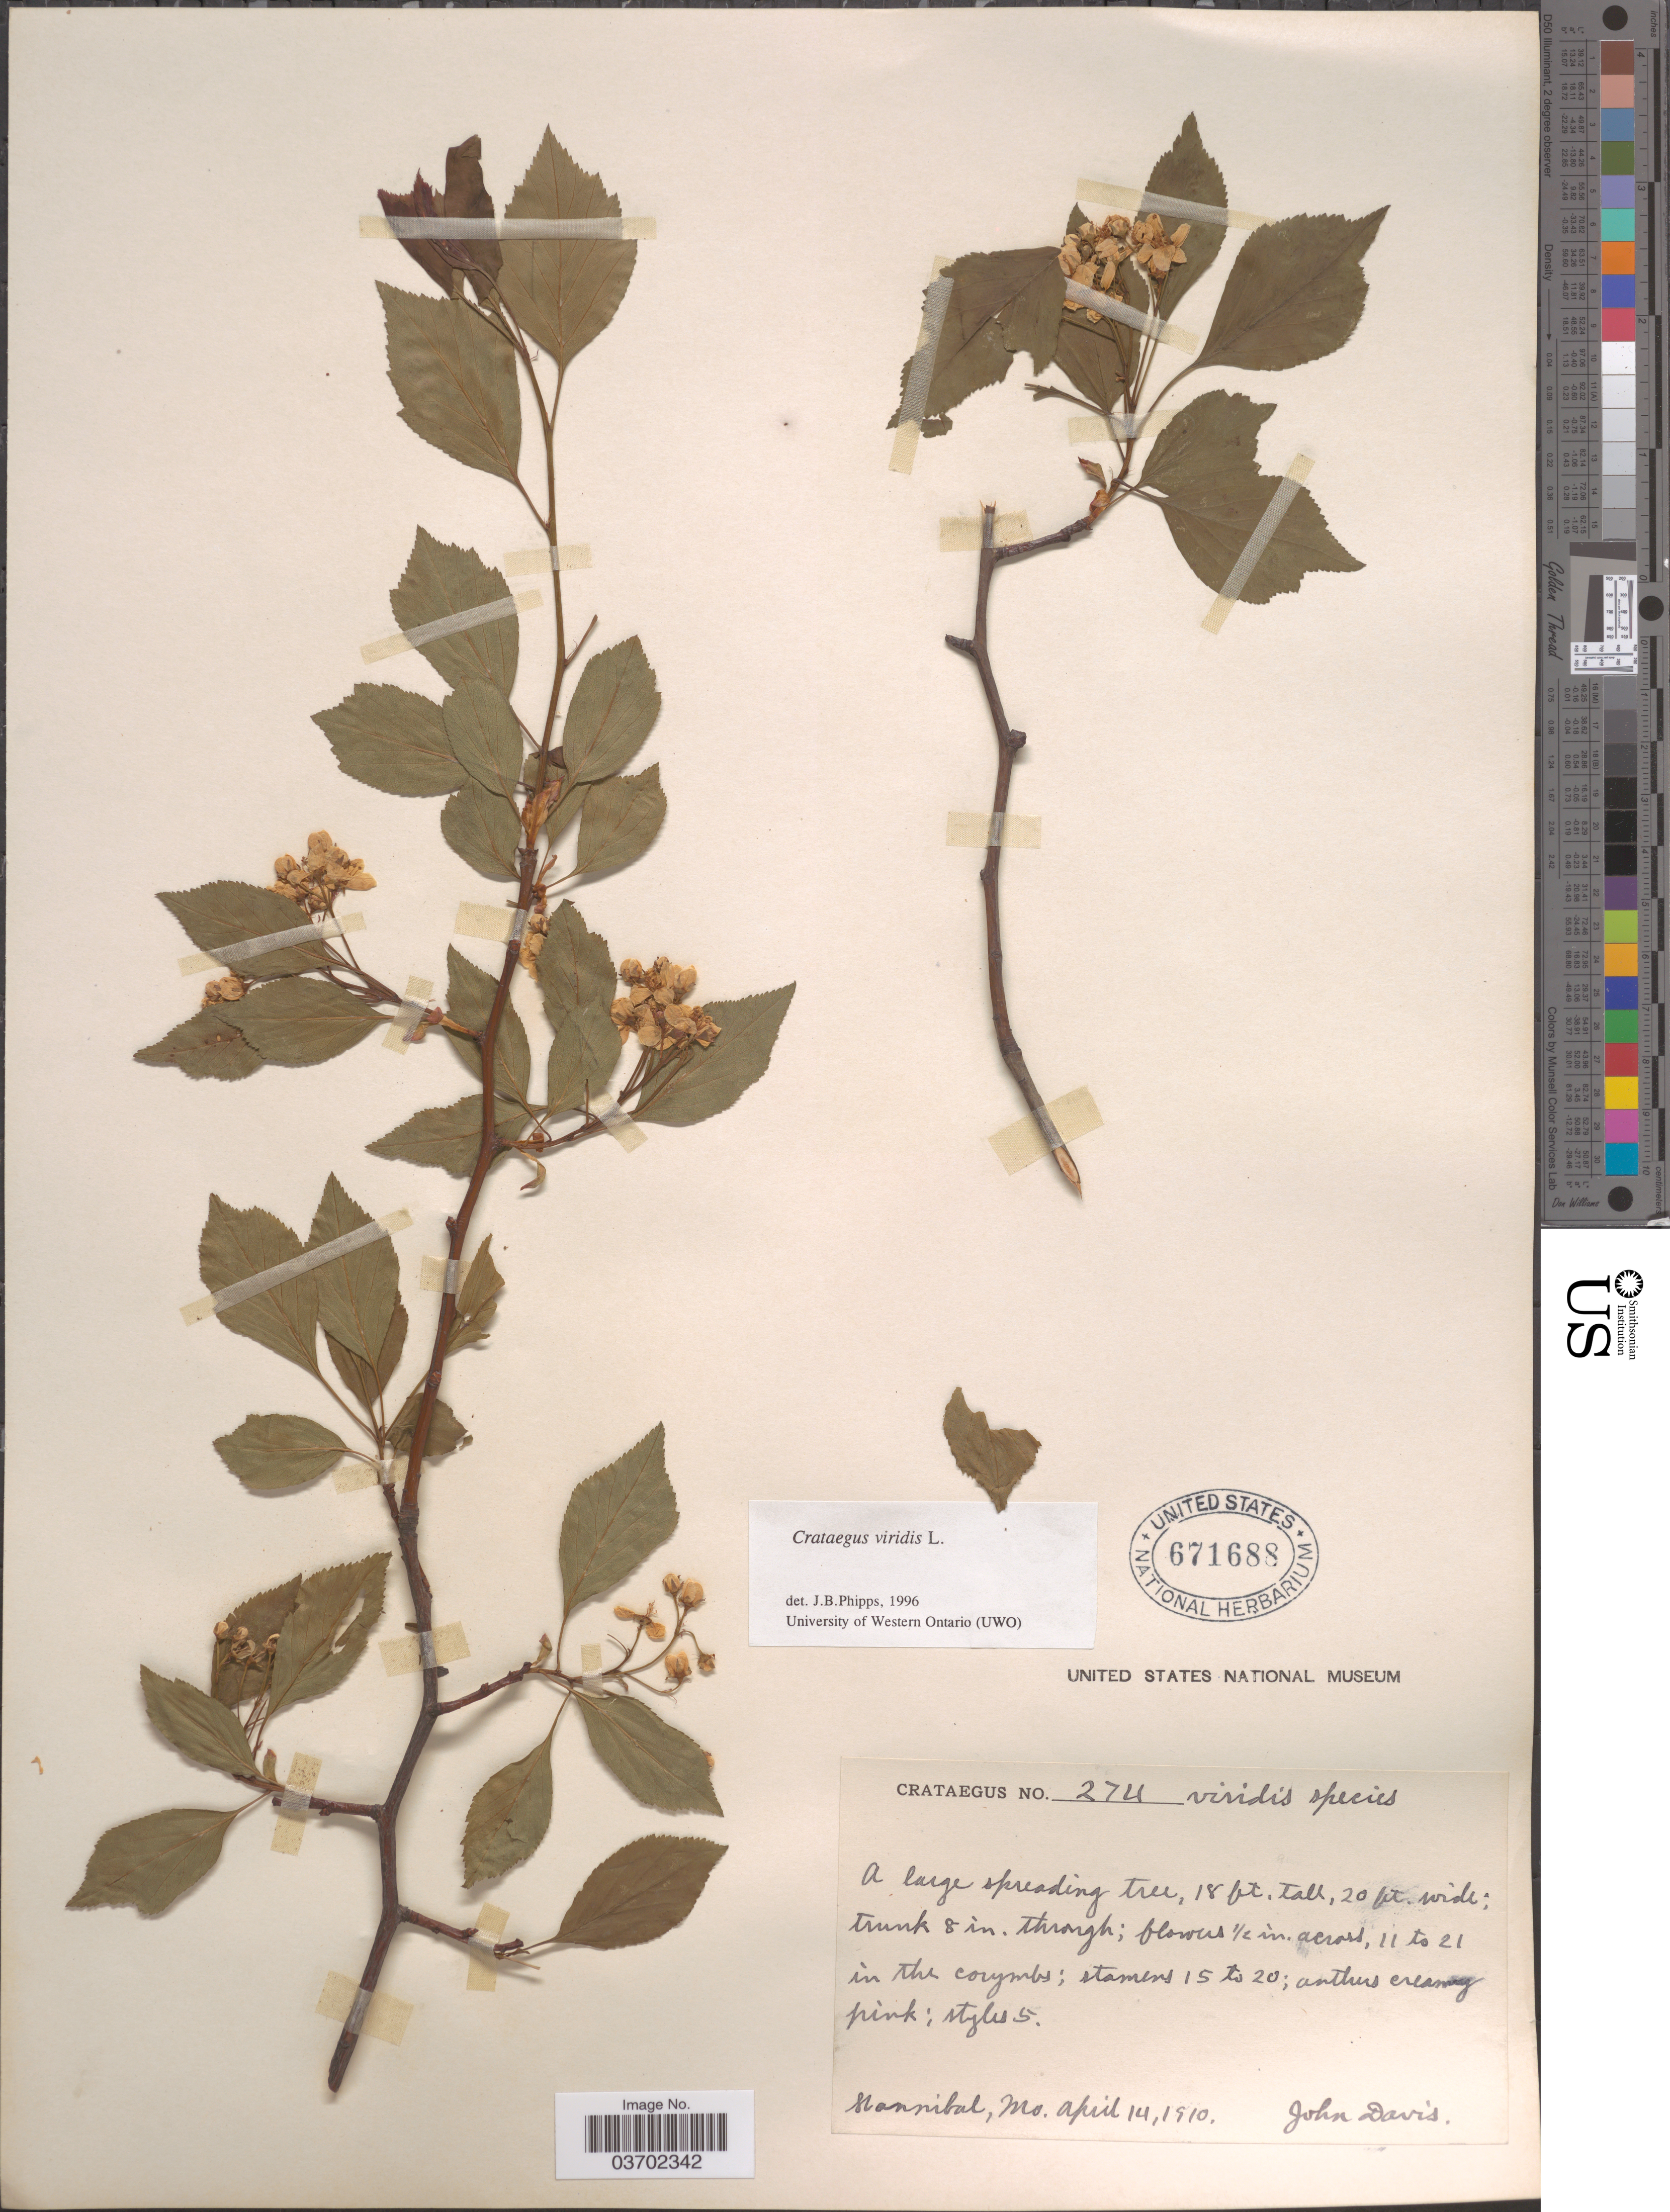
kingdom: Plantae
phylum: Tracheophyta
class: Magnoliopsida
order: Rosales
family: Rosaceae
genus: Crataegus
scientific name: Crataegus viridis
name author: L.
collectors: J. Davis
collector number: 274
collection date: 1910-04-14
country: United States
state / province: Missouri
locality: Hannibal.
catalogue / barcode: US 671688